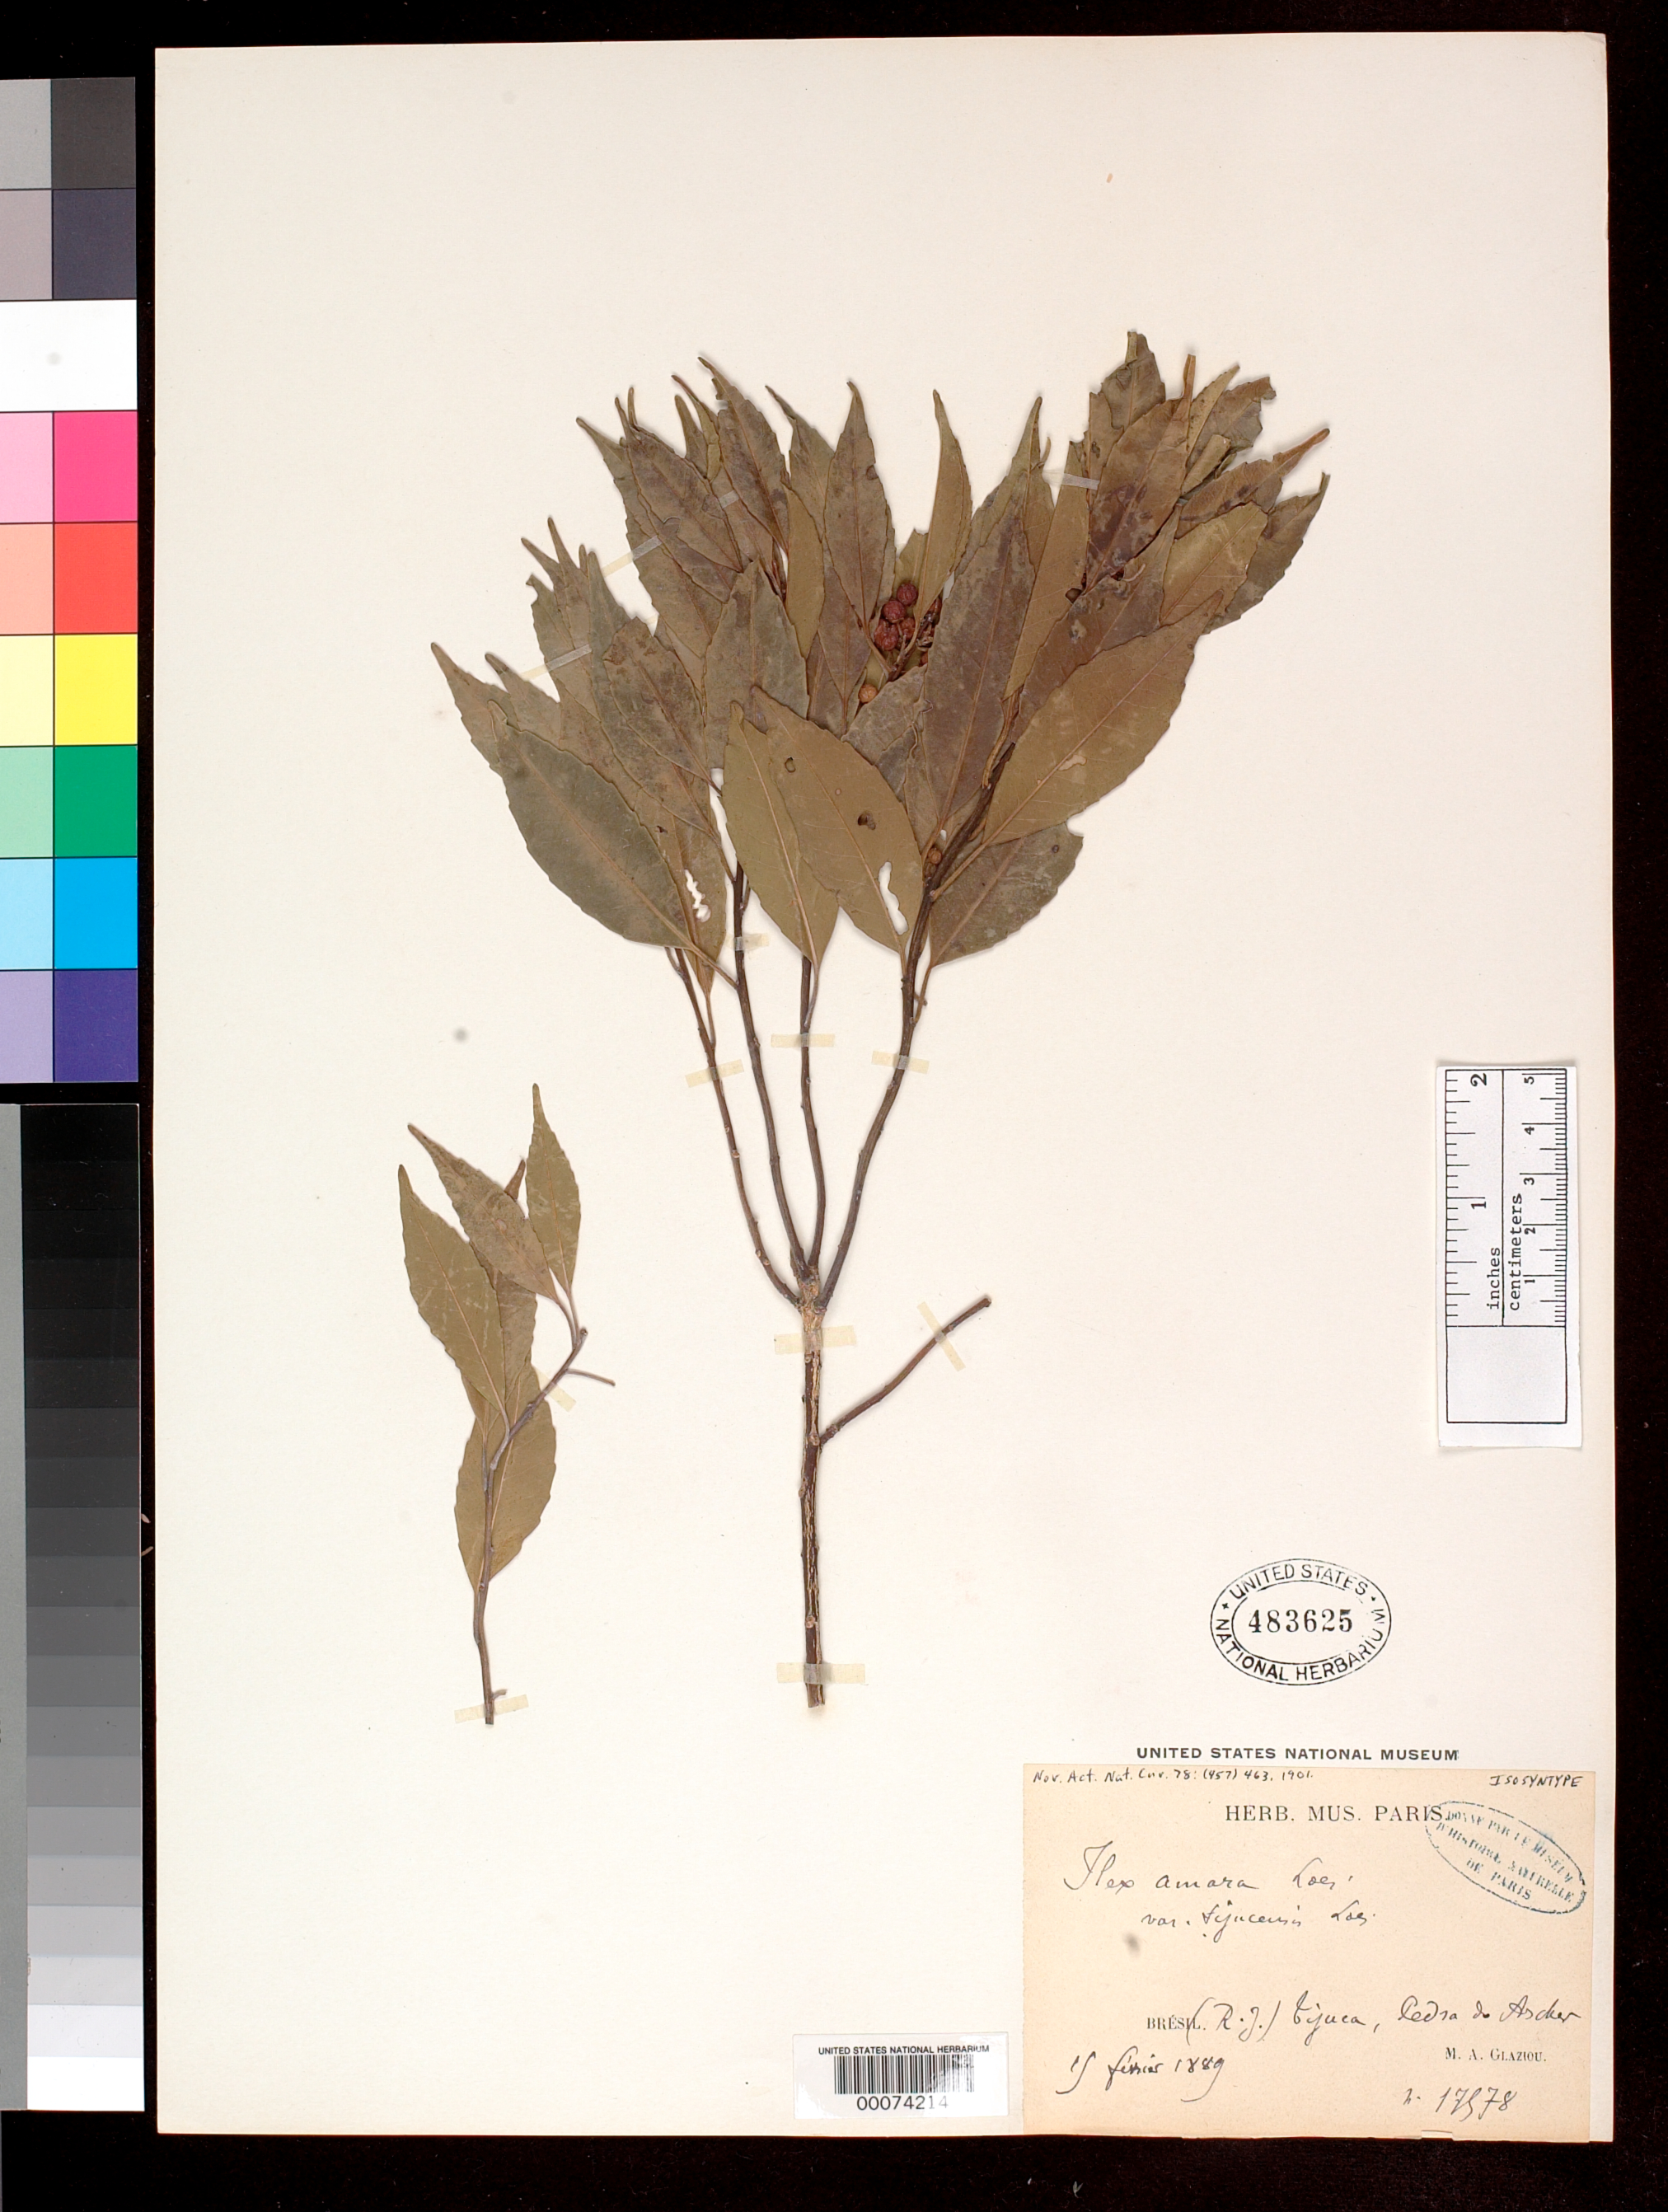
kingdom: Plantae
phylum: Tracheophyta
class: Magnoliopsida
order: Aquifoliales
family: Aquifoliaceae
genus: Ilex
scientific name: Ilex amara var. tijucensis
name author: Loes.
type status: Isosyntype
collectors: A. F. M. Glaziou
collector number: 17578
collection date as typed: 15 Feb 1889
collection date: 1889-02-15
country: Brazil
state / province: Rio de Janeiro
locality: Tijuca, Pedra do Archer.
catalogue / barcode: US 483625